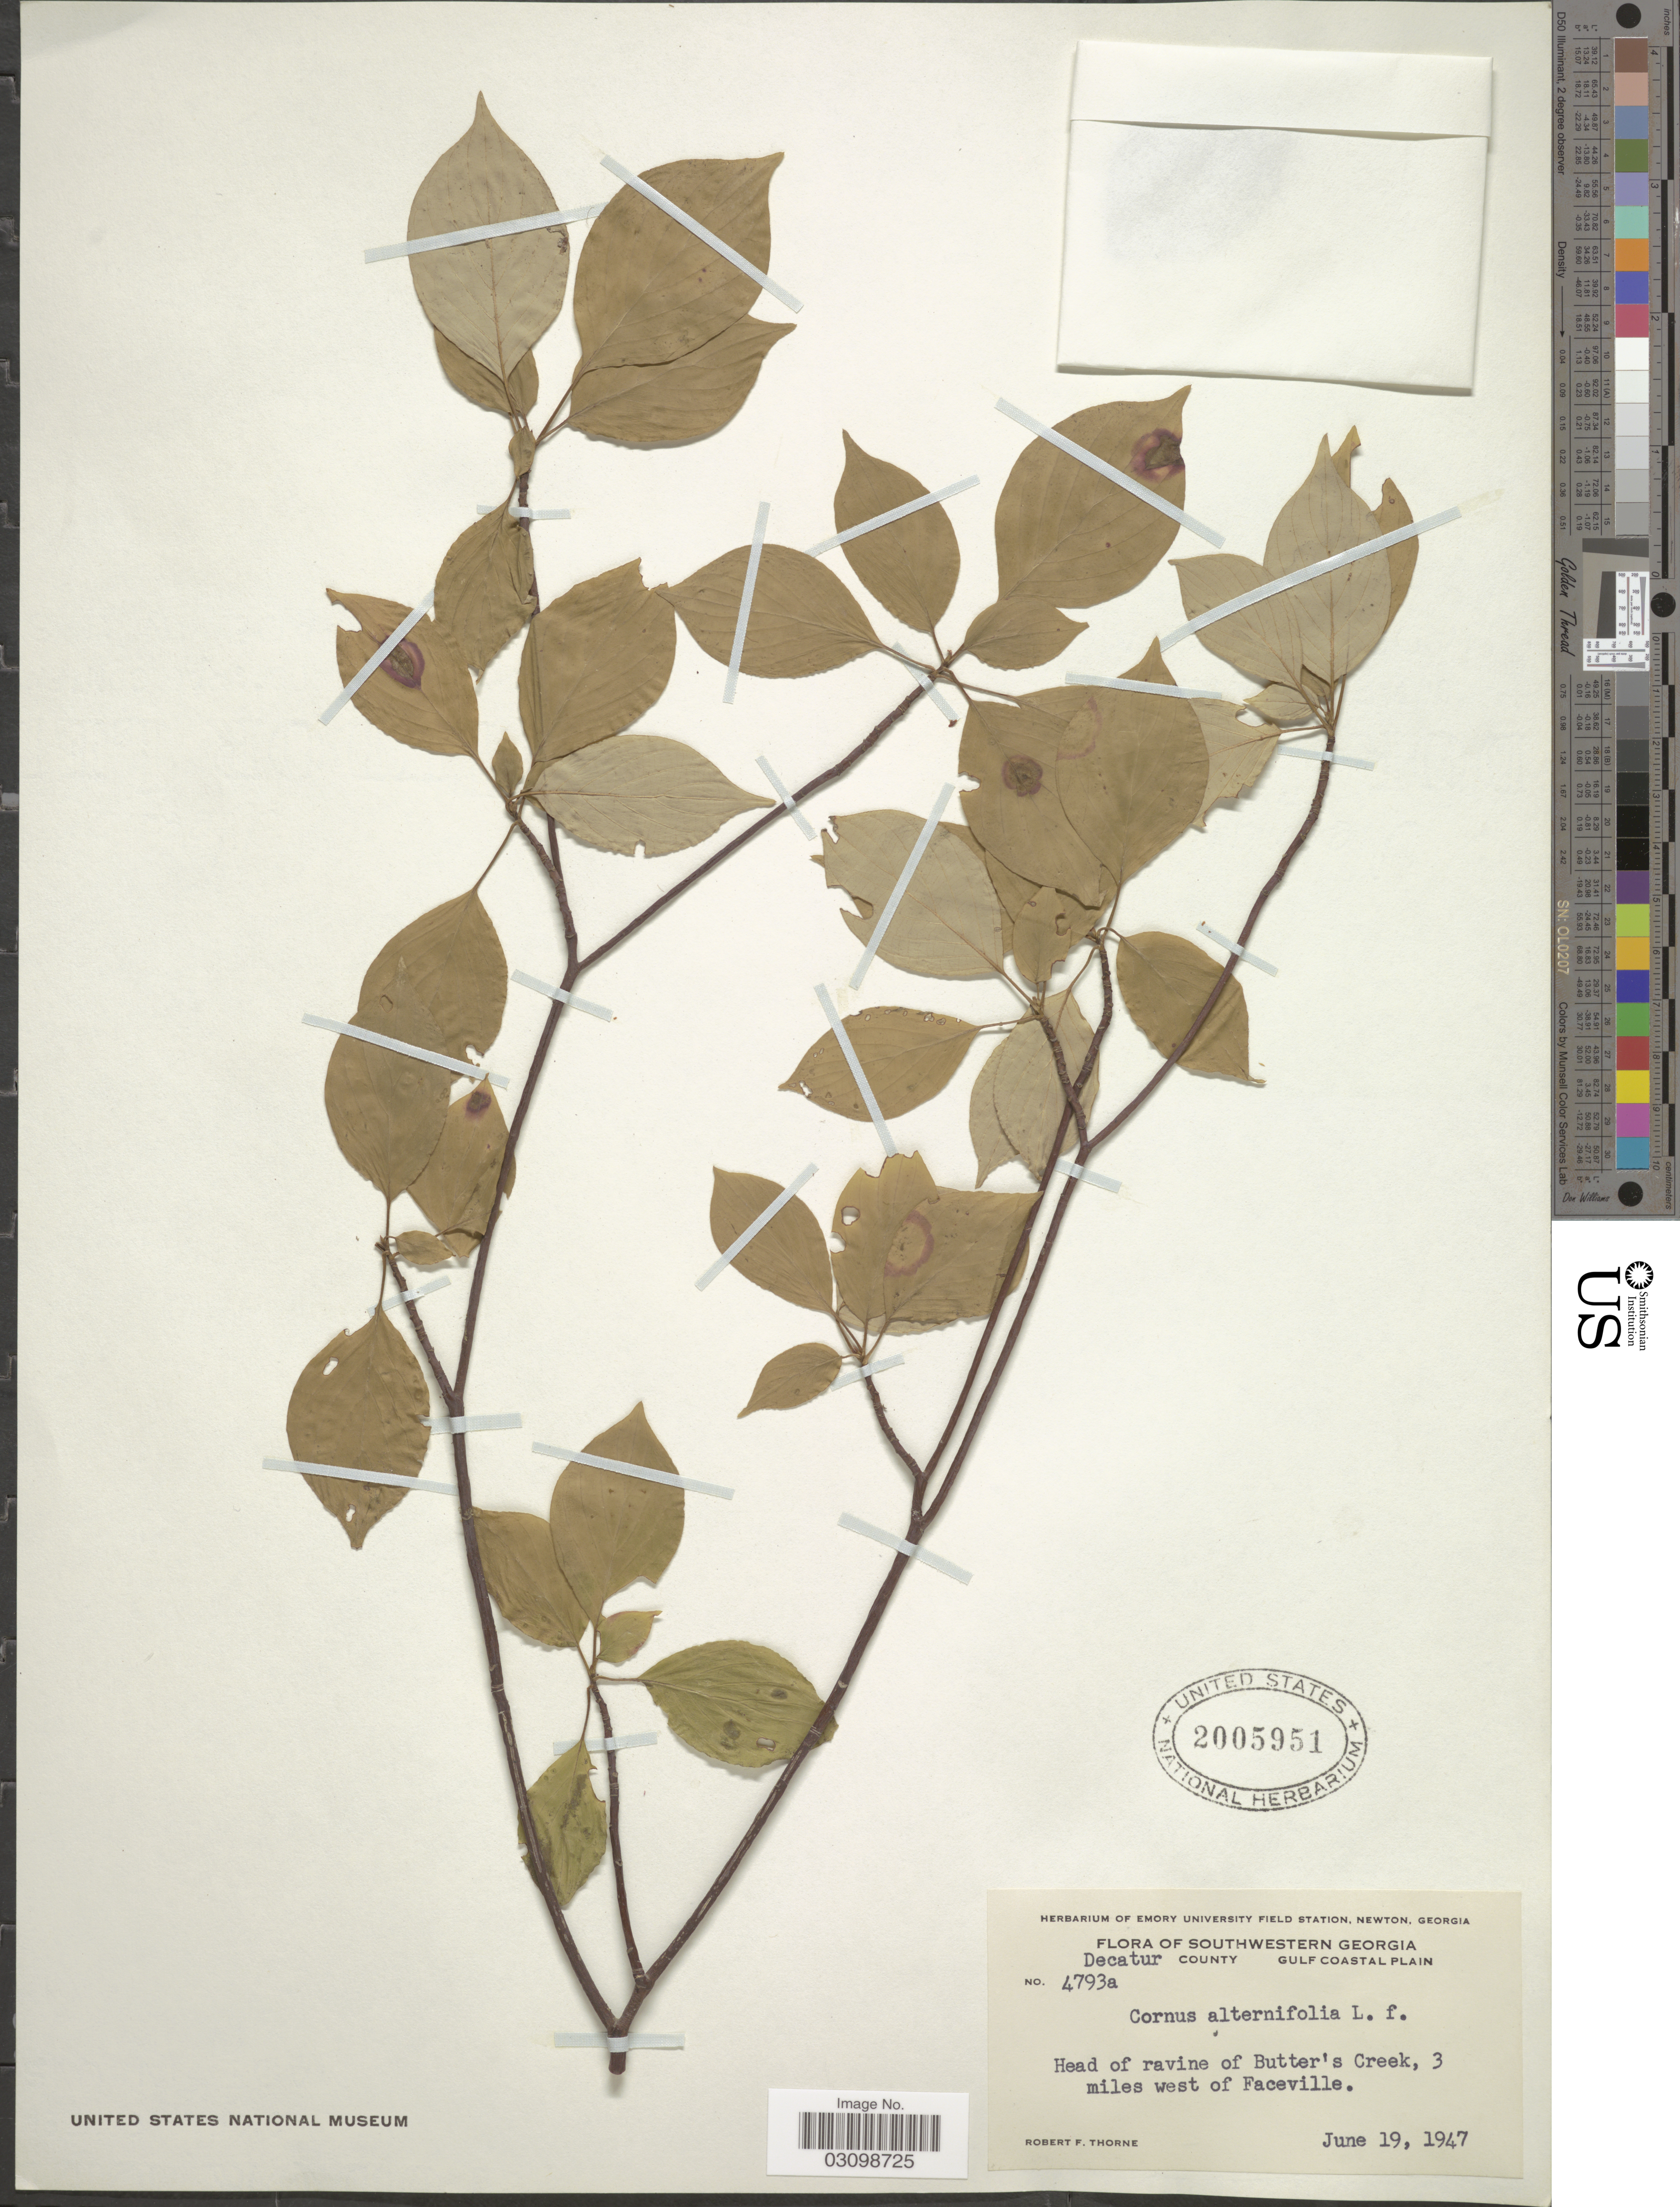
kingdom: Plantae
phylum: Tracheophyta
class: Magnoliopsida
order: Cornales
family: Cornaceae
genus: Cornus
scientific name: Cornus alternifolia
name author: L.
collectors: R. F. Thorne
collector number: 4793a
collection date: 1947-06-19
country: United States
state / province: Georgia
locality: Southwestern Georgia. Decatur County. Gulf Coastal Plain. Head of ravine of Butter's Creek, 3 miles west of Faceville.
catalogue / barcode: US 2005951